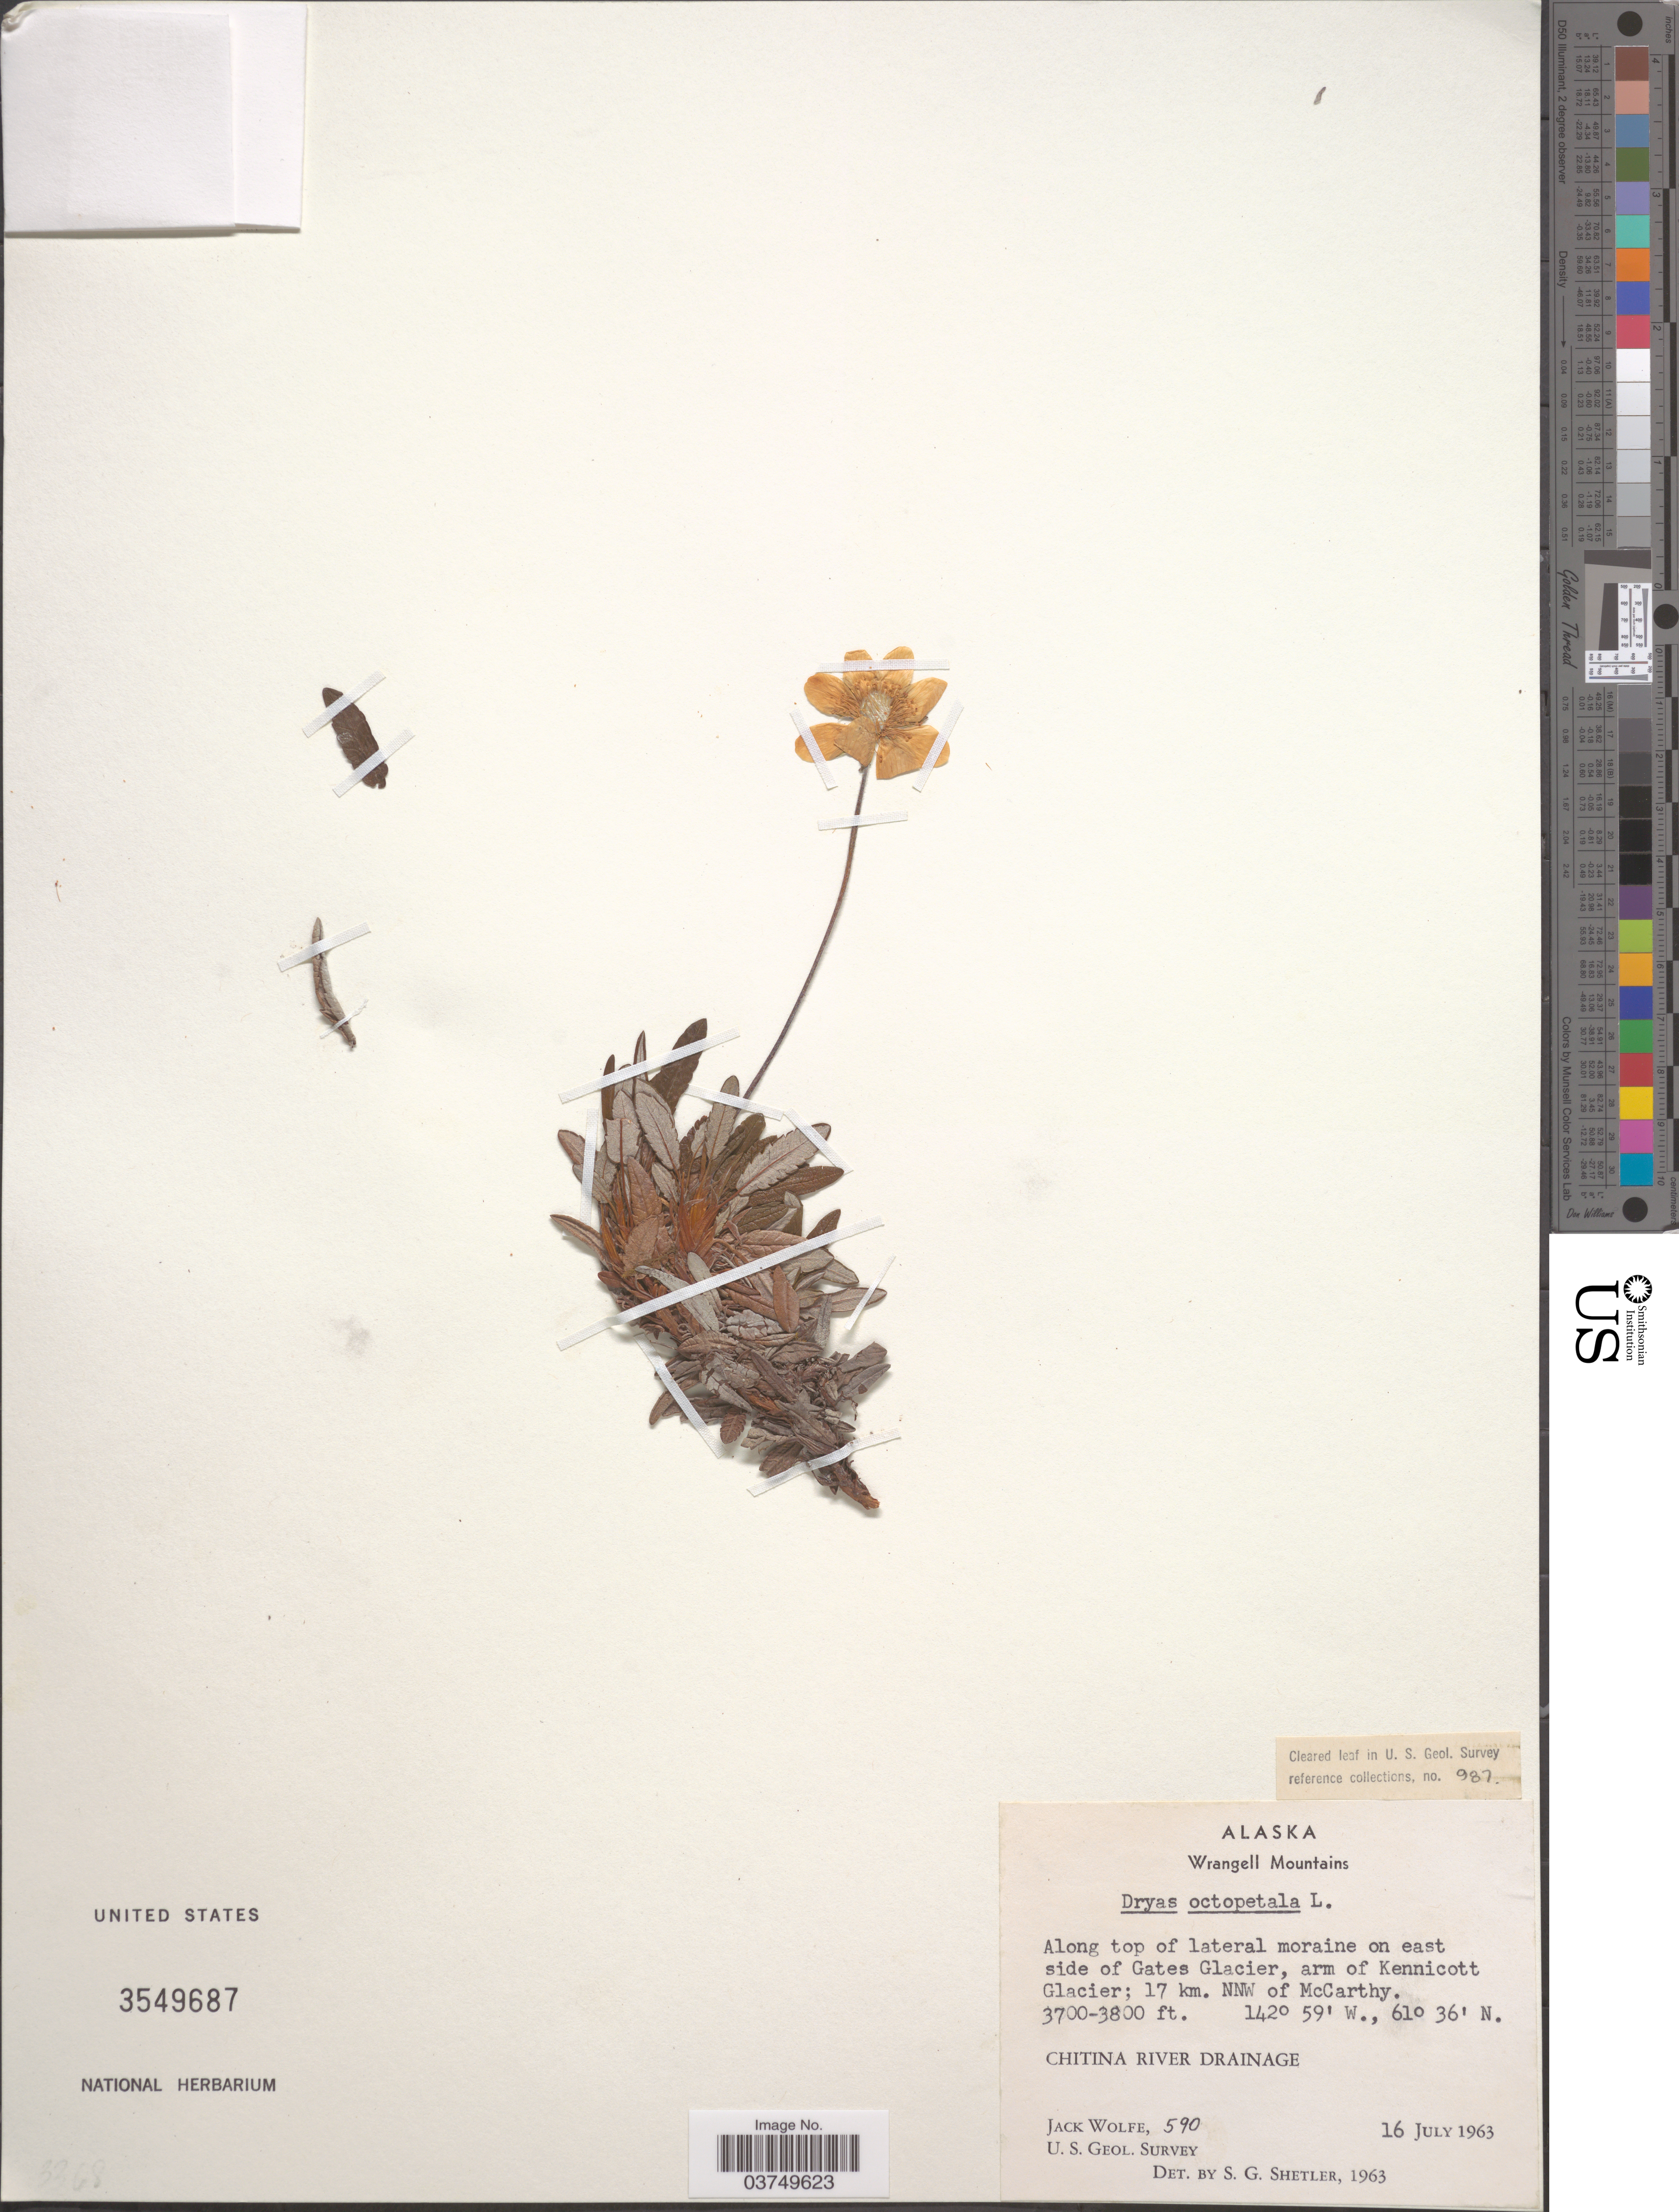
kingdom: Plantae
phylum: Tracheophyta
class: Magnoliopsida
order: Rosales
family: Rosaceae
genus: Dryas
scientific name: Dryas octopetala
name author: L.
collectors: J. Wolfe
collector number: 590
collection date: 1963-07-16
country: United States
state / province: Alaska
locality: Wrangell Mountains. Along top of lateral moraine on east side of Gates Glacier, arm of Kennicott Glacier; 17 km. NNW of McCarthy. Chitina River Drainage.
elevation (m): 1128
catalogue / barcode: US 3549687